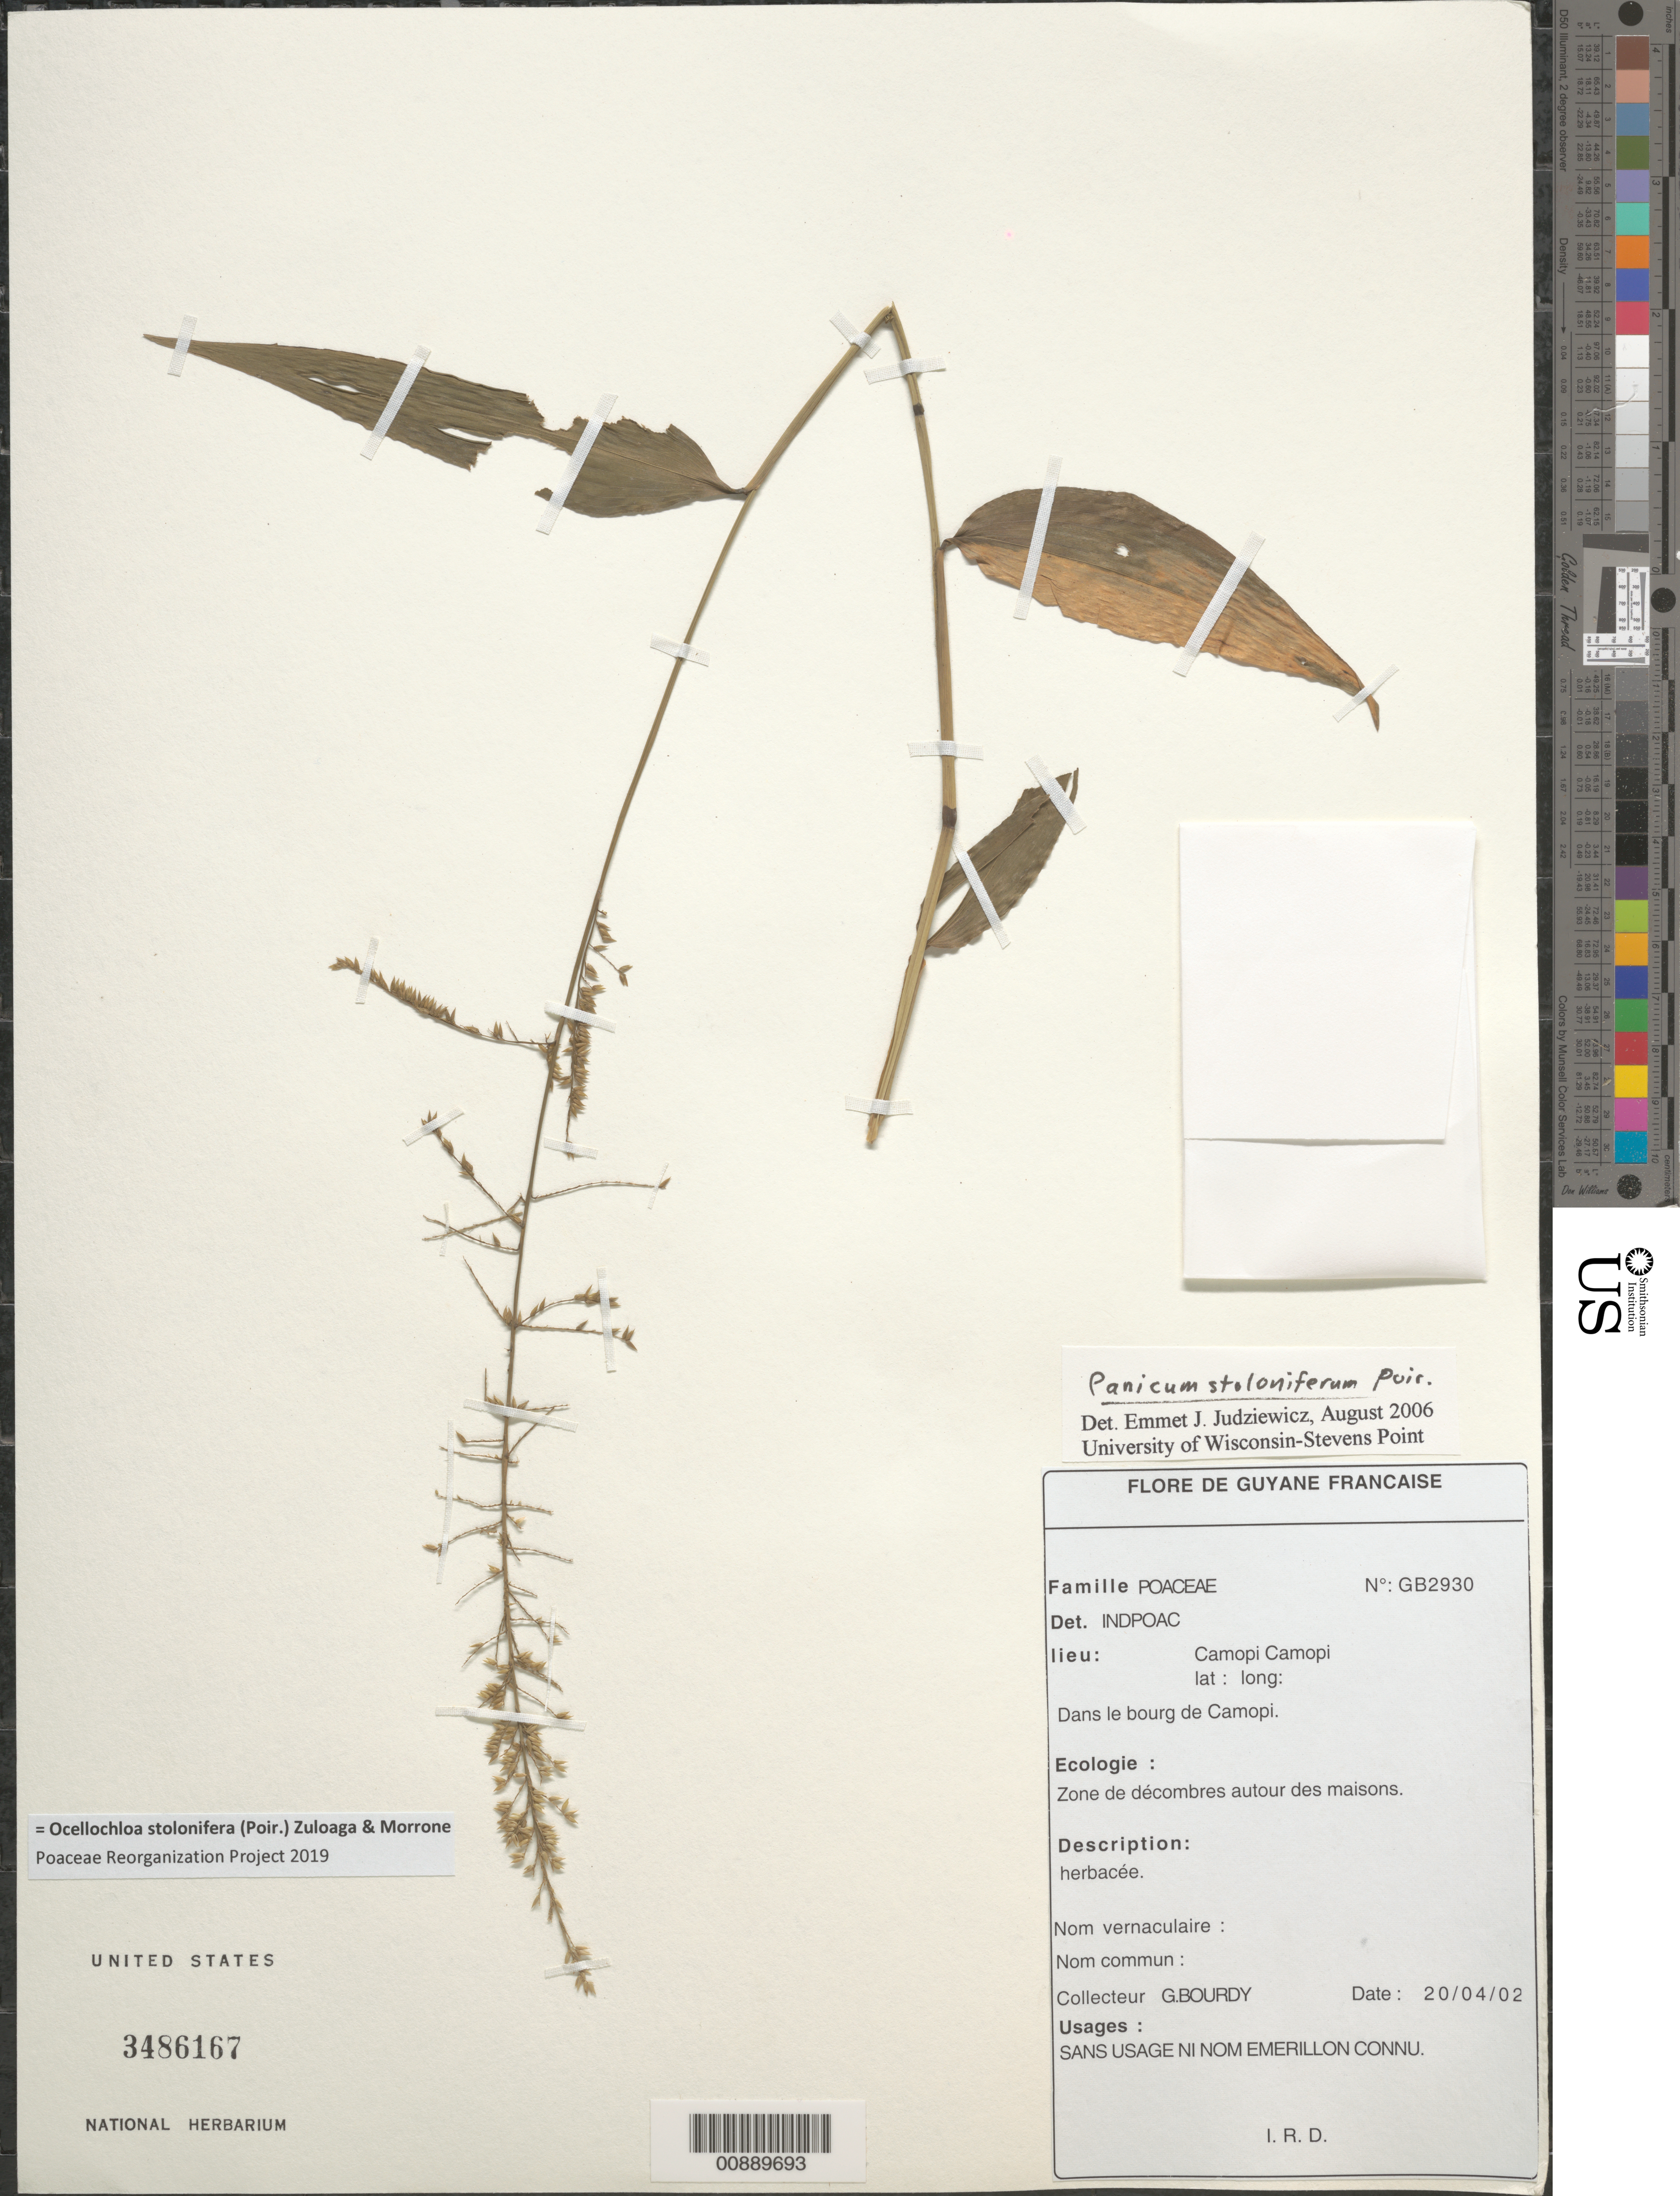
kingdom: Plantae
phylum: Tracheophyta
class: Liliopsida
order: Poales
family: Poaceae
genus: Panicum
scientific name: Panicum stoloniferum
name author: Poir.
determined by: Judziewicz, E. J.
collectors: G. Bourdy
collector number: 2930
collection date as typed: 20-Apr-02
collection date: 2002-04-20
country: French Guiana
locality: Camopi Camopi, dans le bourg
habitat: Zone de décombres autour des maisons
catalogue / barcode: US 3486167